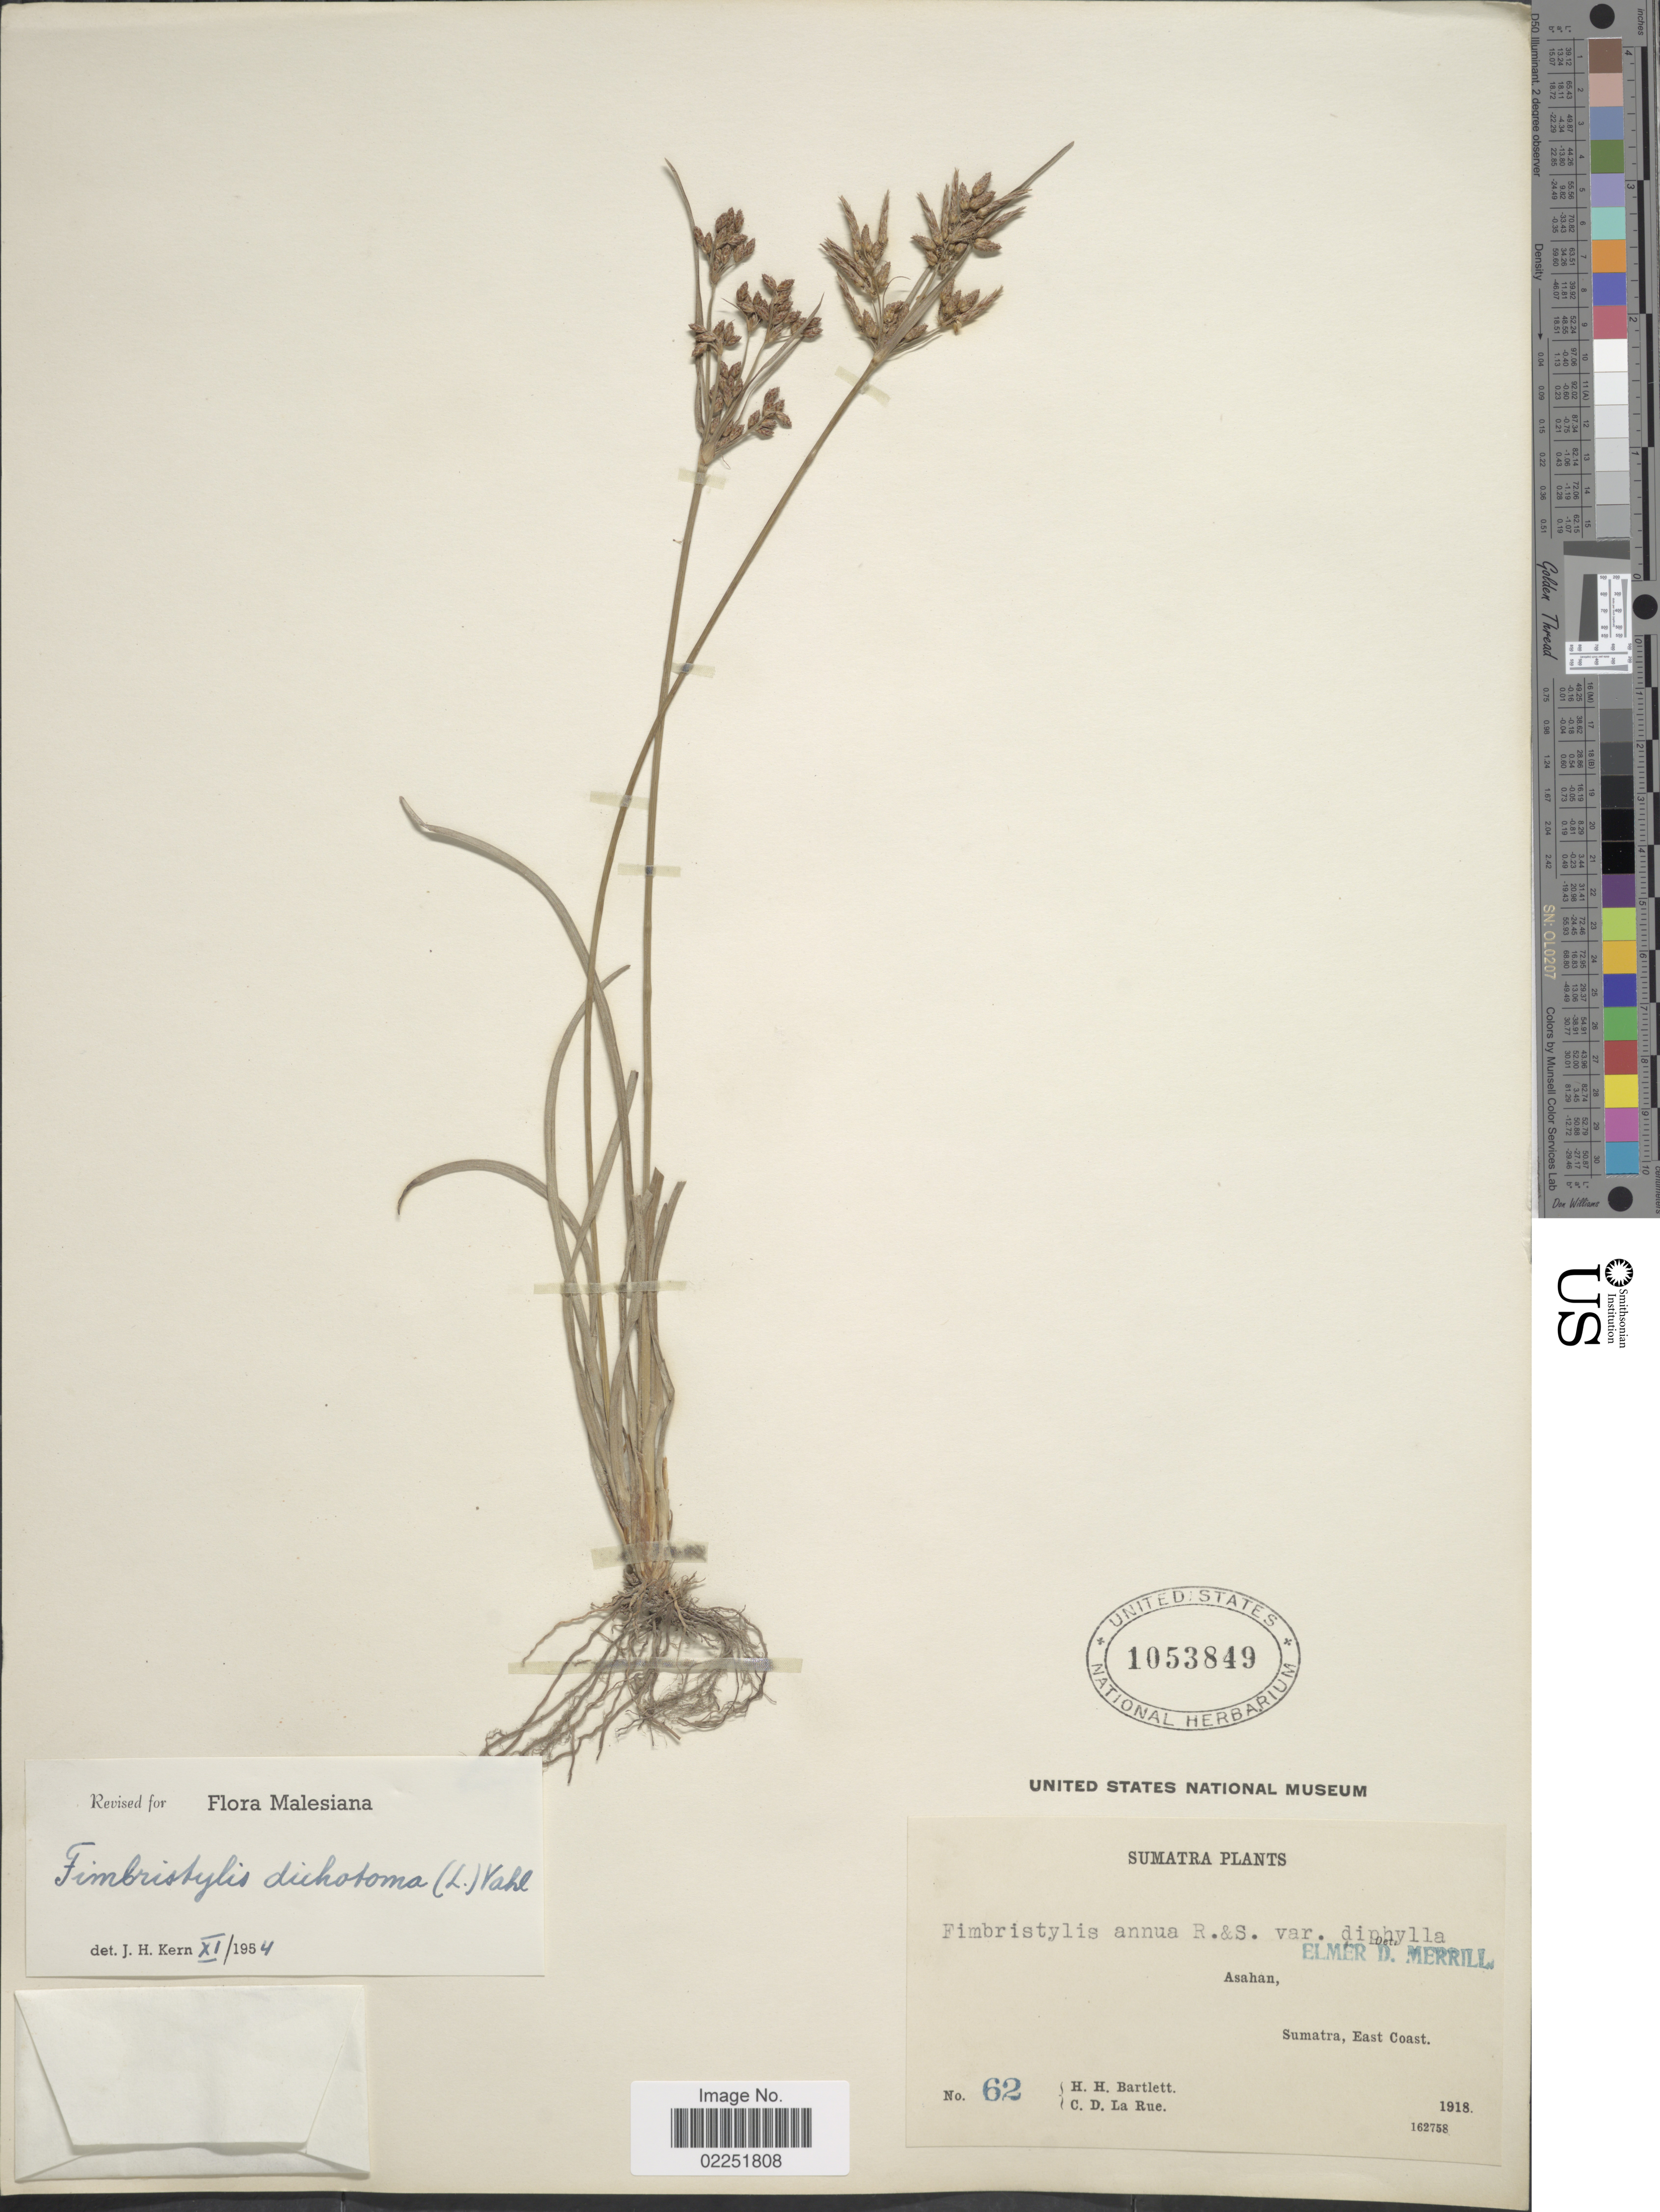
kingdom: Plantae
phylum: Tracheophyta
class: Liliopsida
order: Poales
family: Cyperaceae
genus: Fimbristylis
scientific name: Fimbristylis dichotoma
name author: (L.) Vahl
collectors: H. H. Bartlett & C. La Rue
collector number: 62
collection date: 1918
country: Indonesia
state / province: Sumatra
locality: Asahan, Sumatra, East Coast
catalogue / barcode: US 1053849